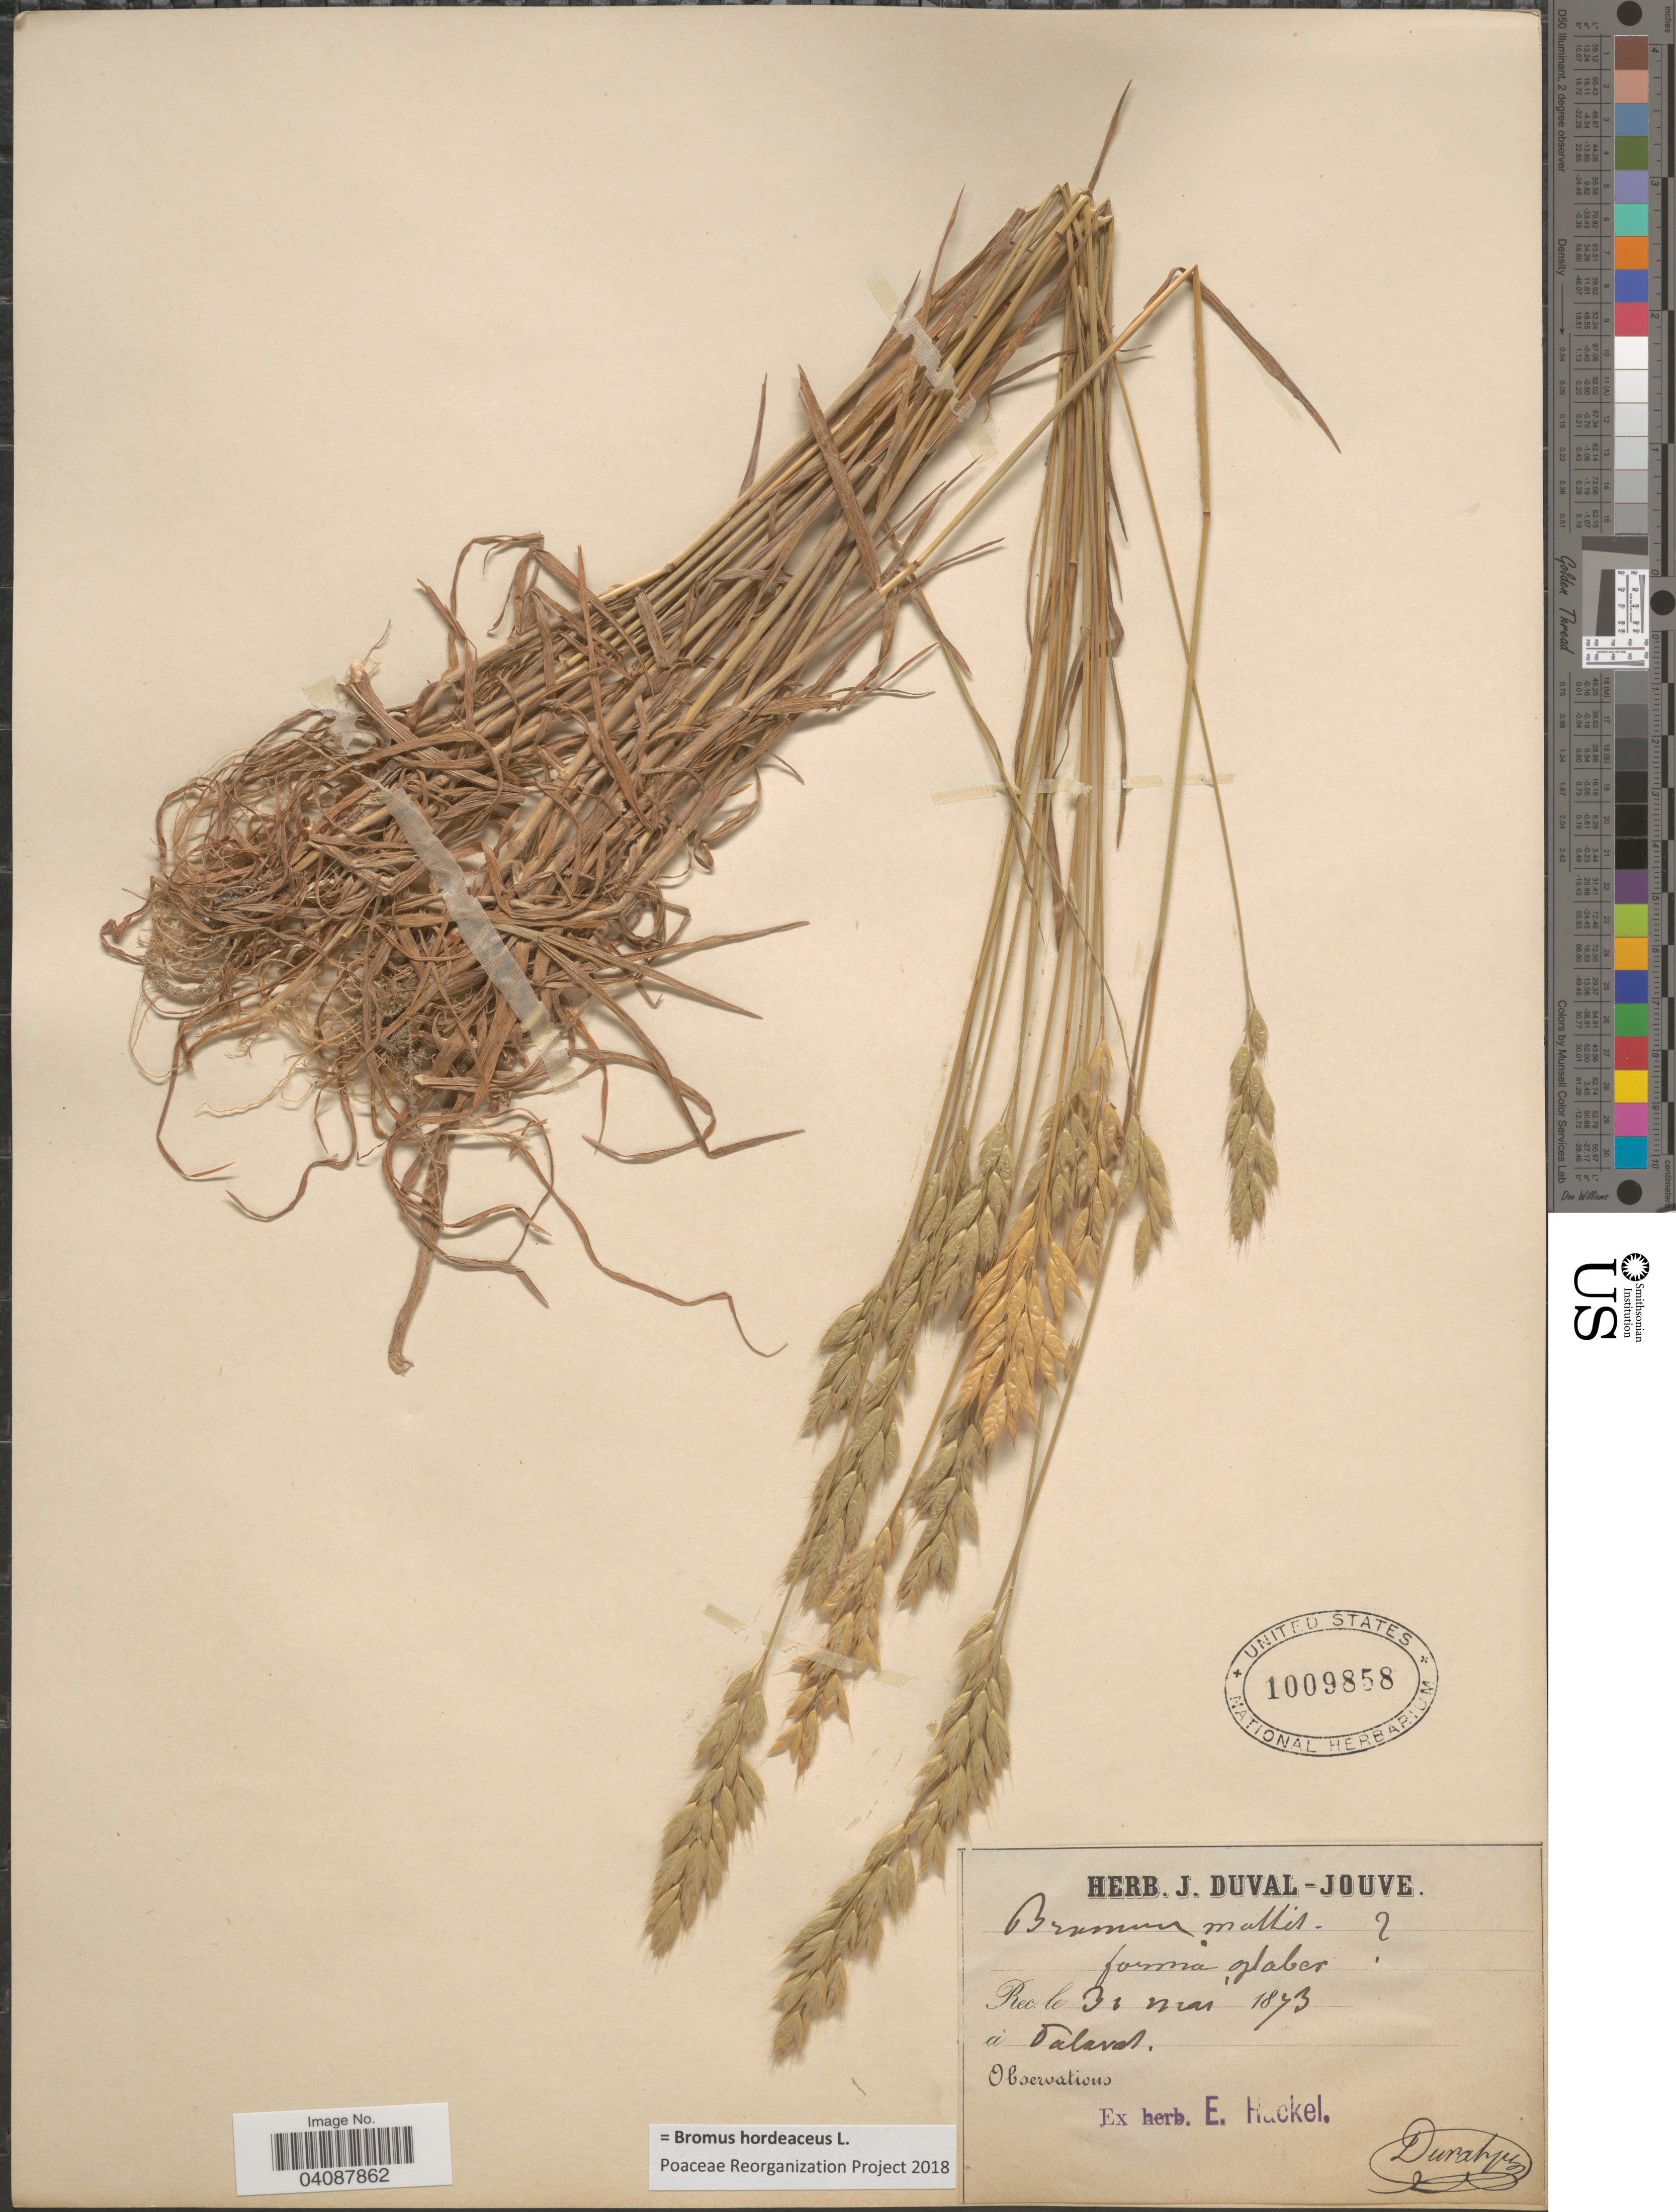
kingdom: Plantae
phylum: Tracheophyta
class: Liliopsida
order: Poales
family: Poaceae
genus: Bromus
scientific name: Bromus hordeaceus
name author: L.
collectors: J. Duval-Jouve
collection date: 1873-05-31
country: France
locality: Palavas [interpreted].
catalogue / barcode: US 1009858